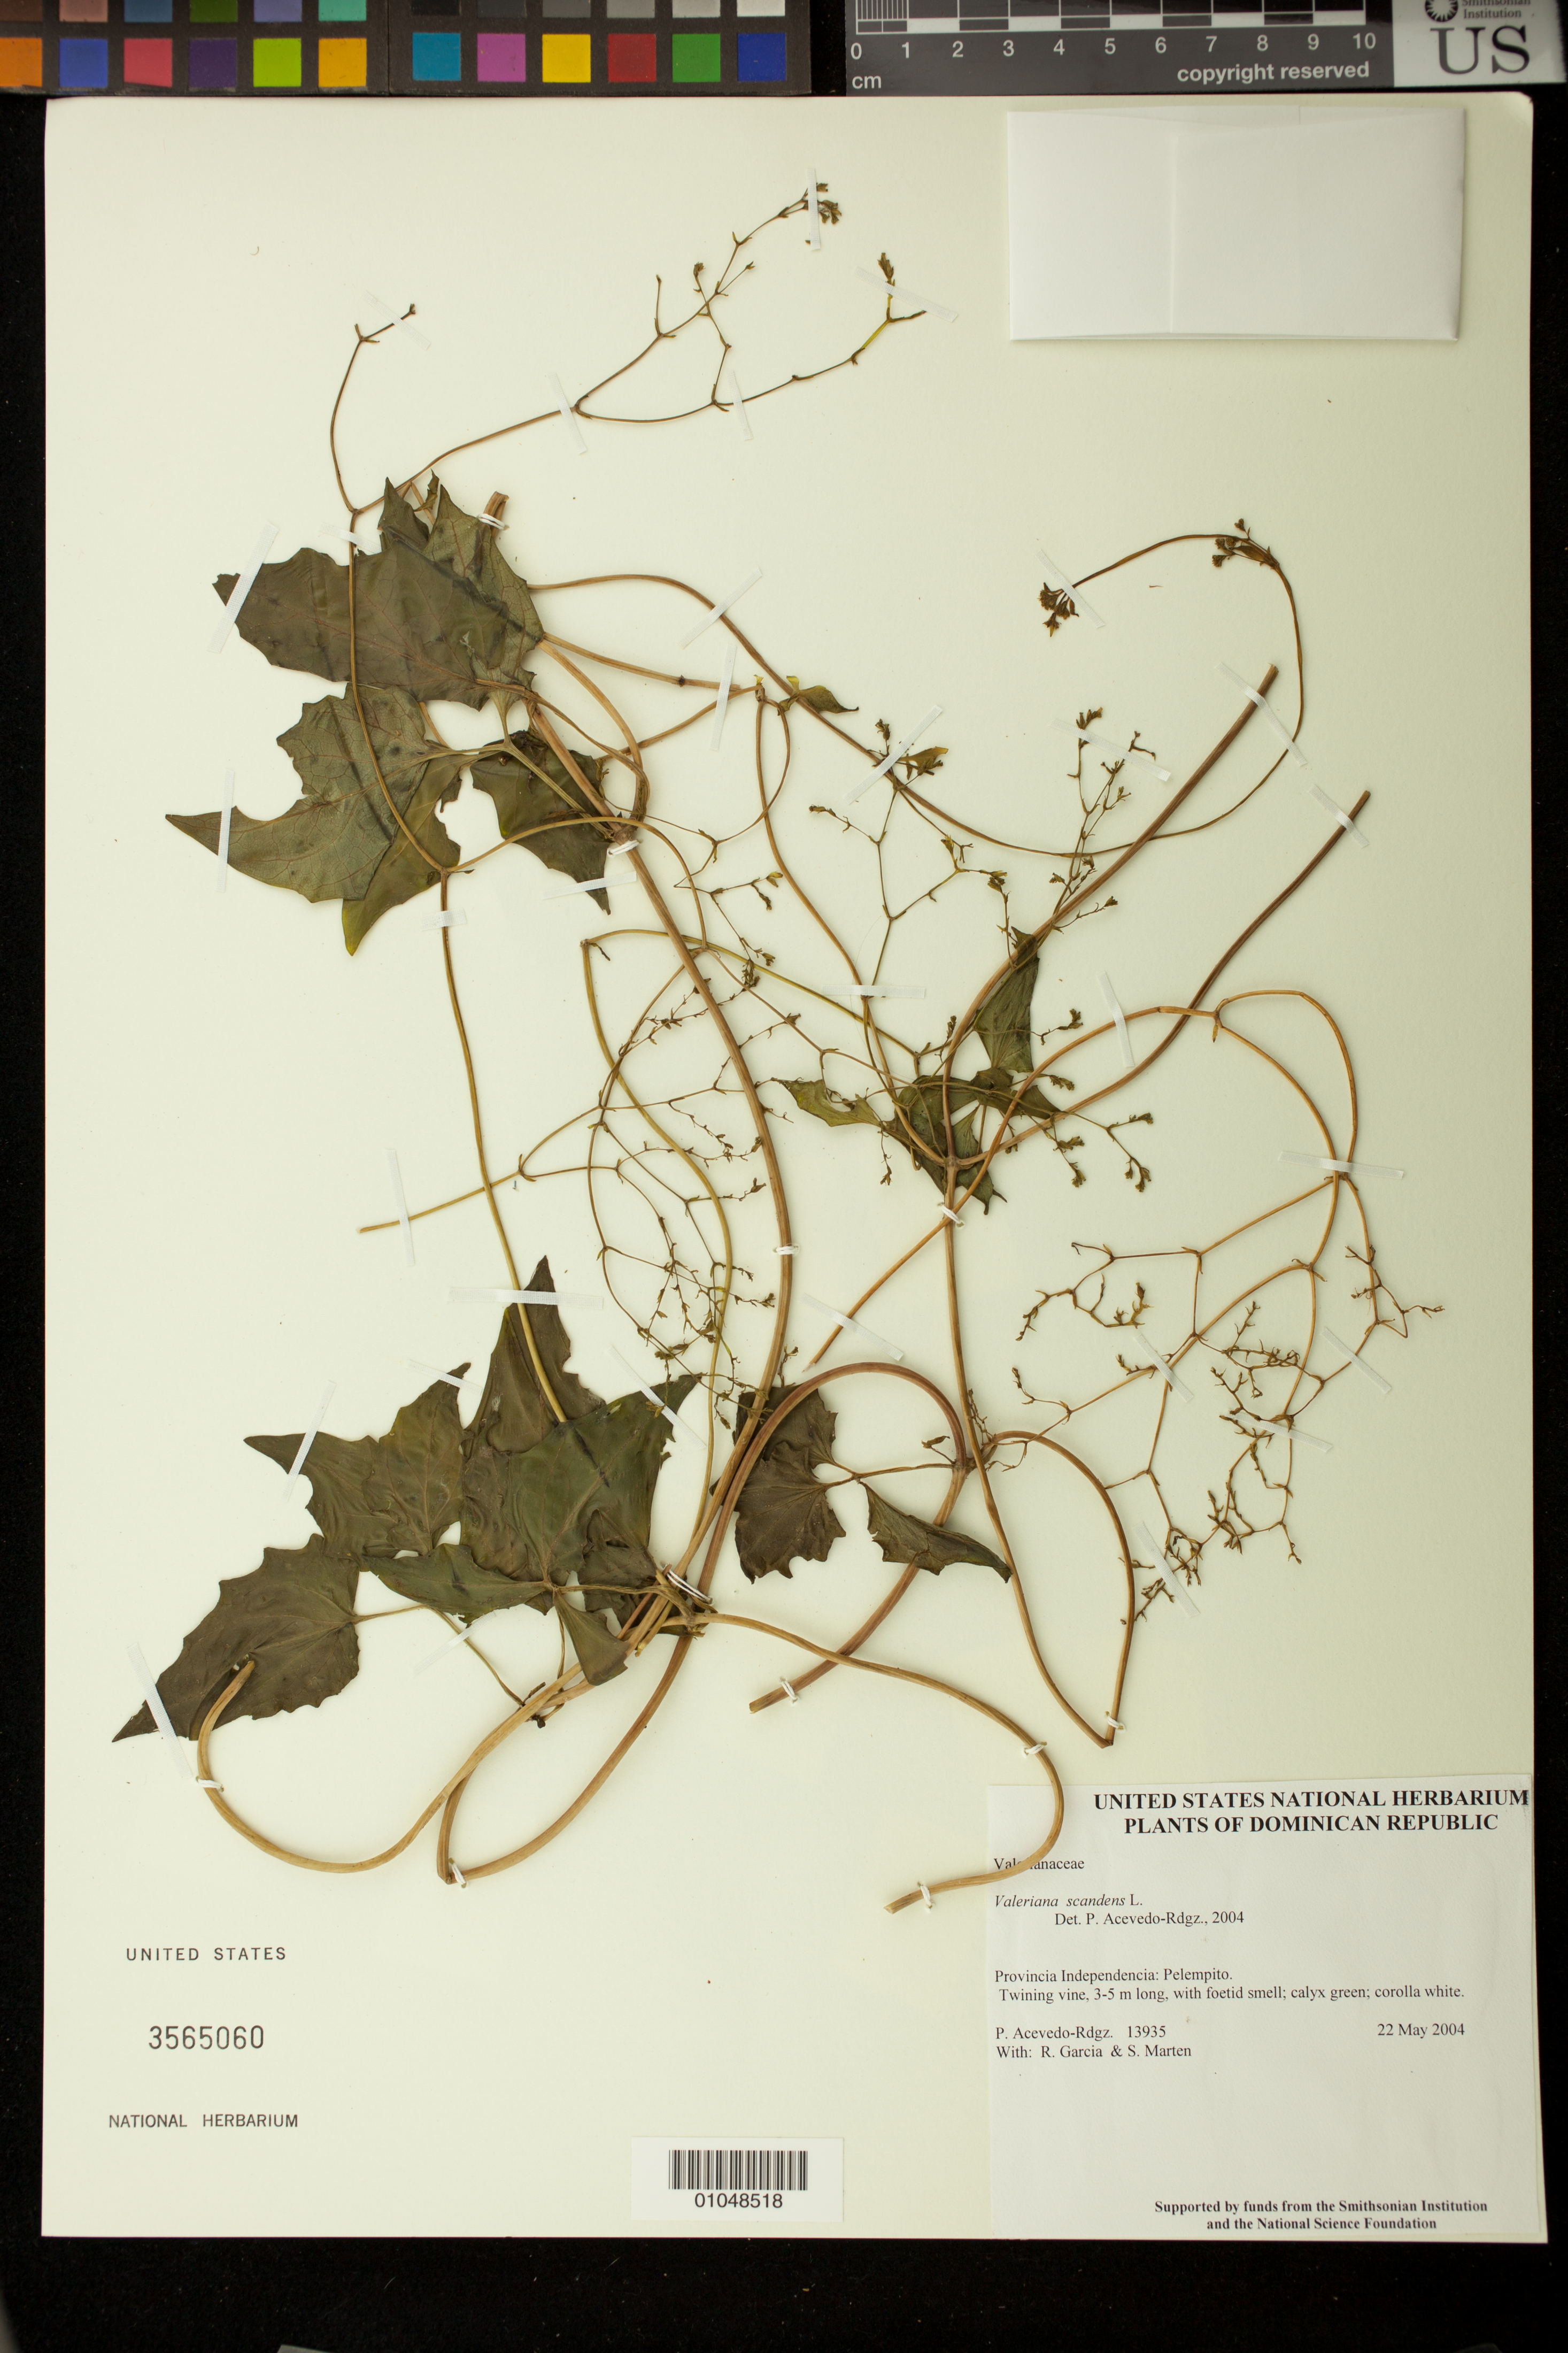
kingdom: Plantae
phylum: Tracheophyta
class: Magnoliopsida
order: Dipsacales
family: Caprifoliaceae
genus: Valeriana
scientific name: Valeriana domingensis x V. scandens L.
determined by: Acevedo-Rodríguez, P., (BOT), Smithsonian Institution - National Museum of Natural History (UNITED STATES)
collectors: P. Acevedo-Rodr., R. G. García & S. Marten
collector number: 13935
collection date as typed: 22 May 2004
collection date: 2004-05-22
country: Dominican Republic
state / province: Independencia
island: Hispaniola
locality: Pelempito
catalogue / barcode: US 3565060